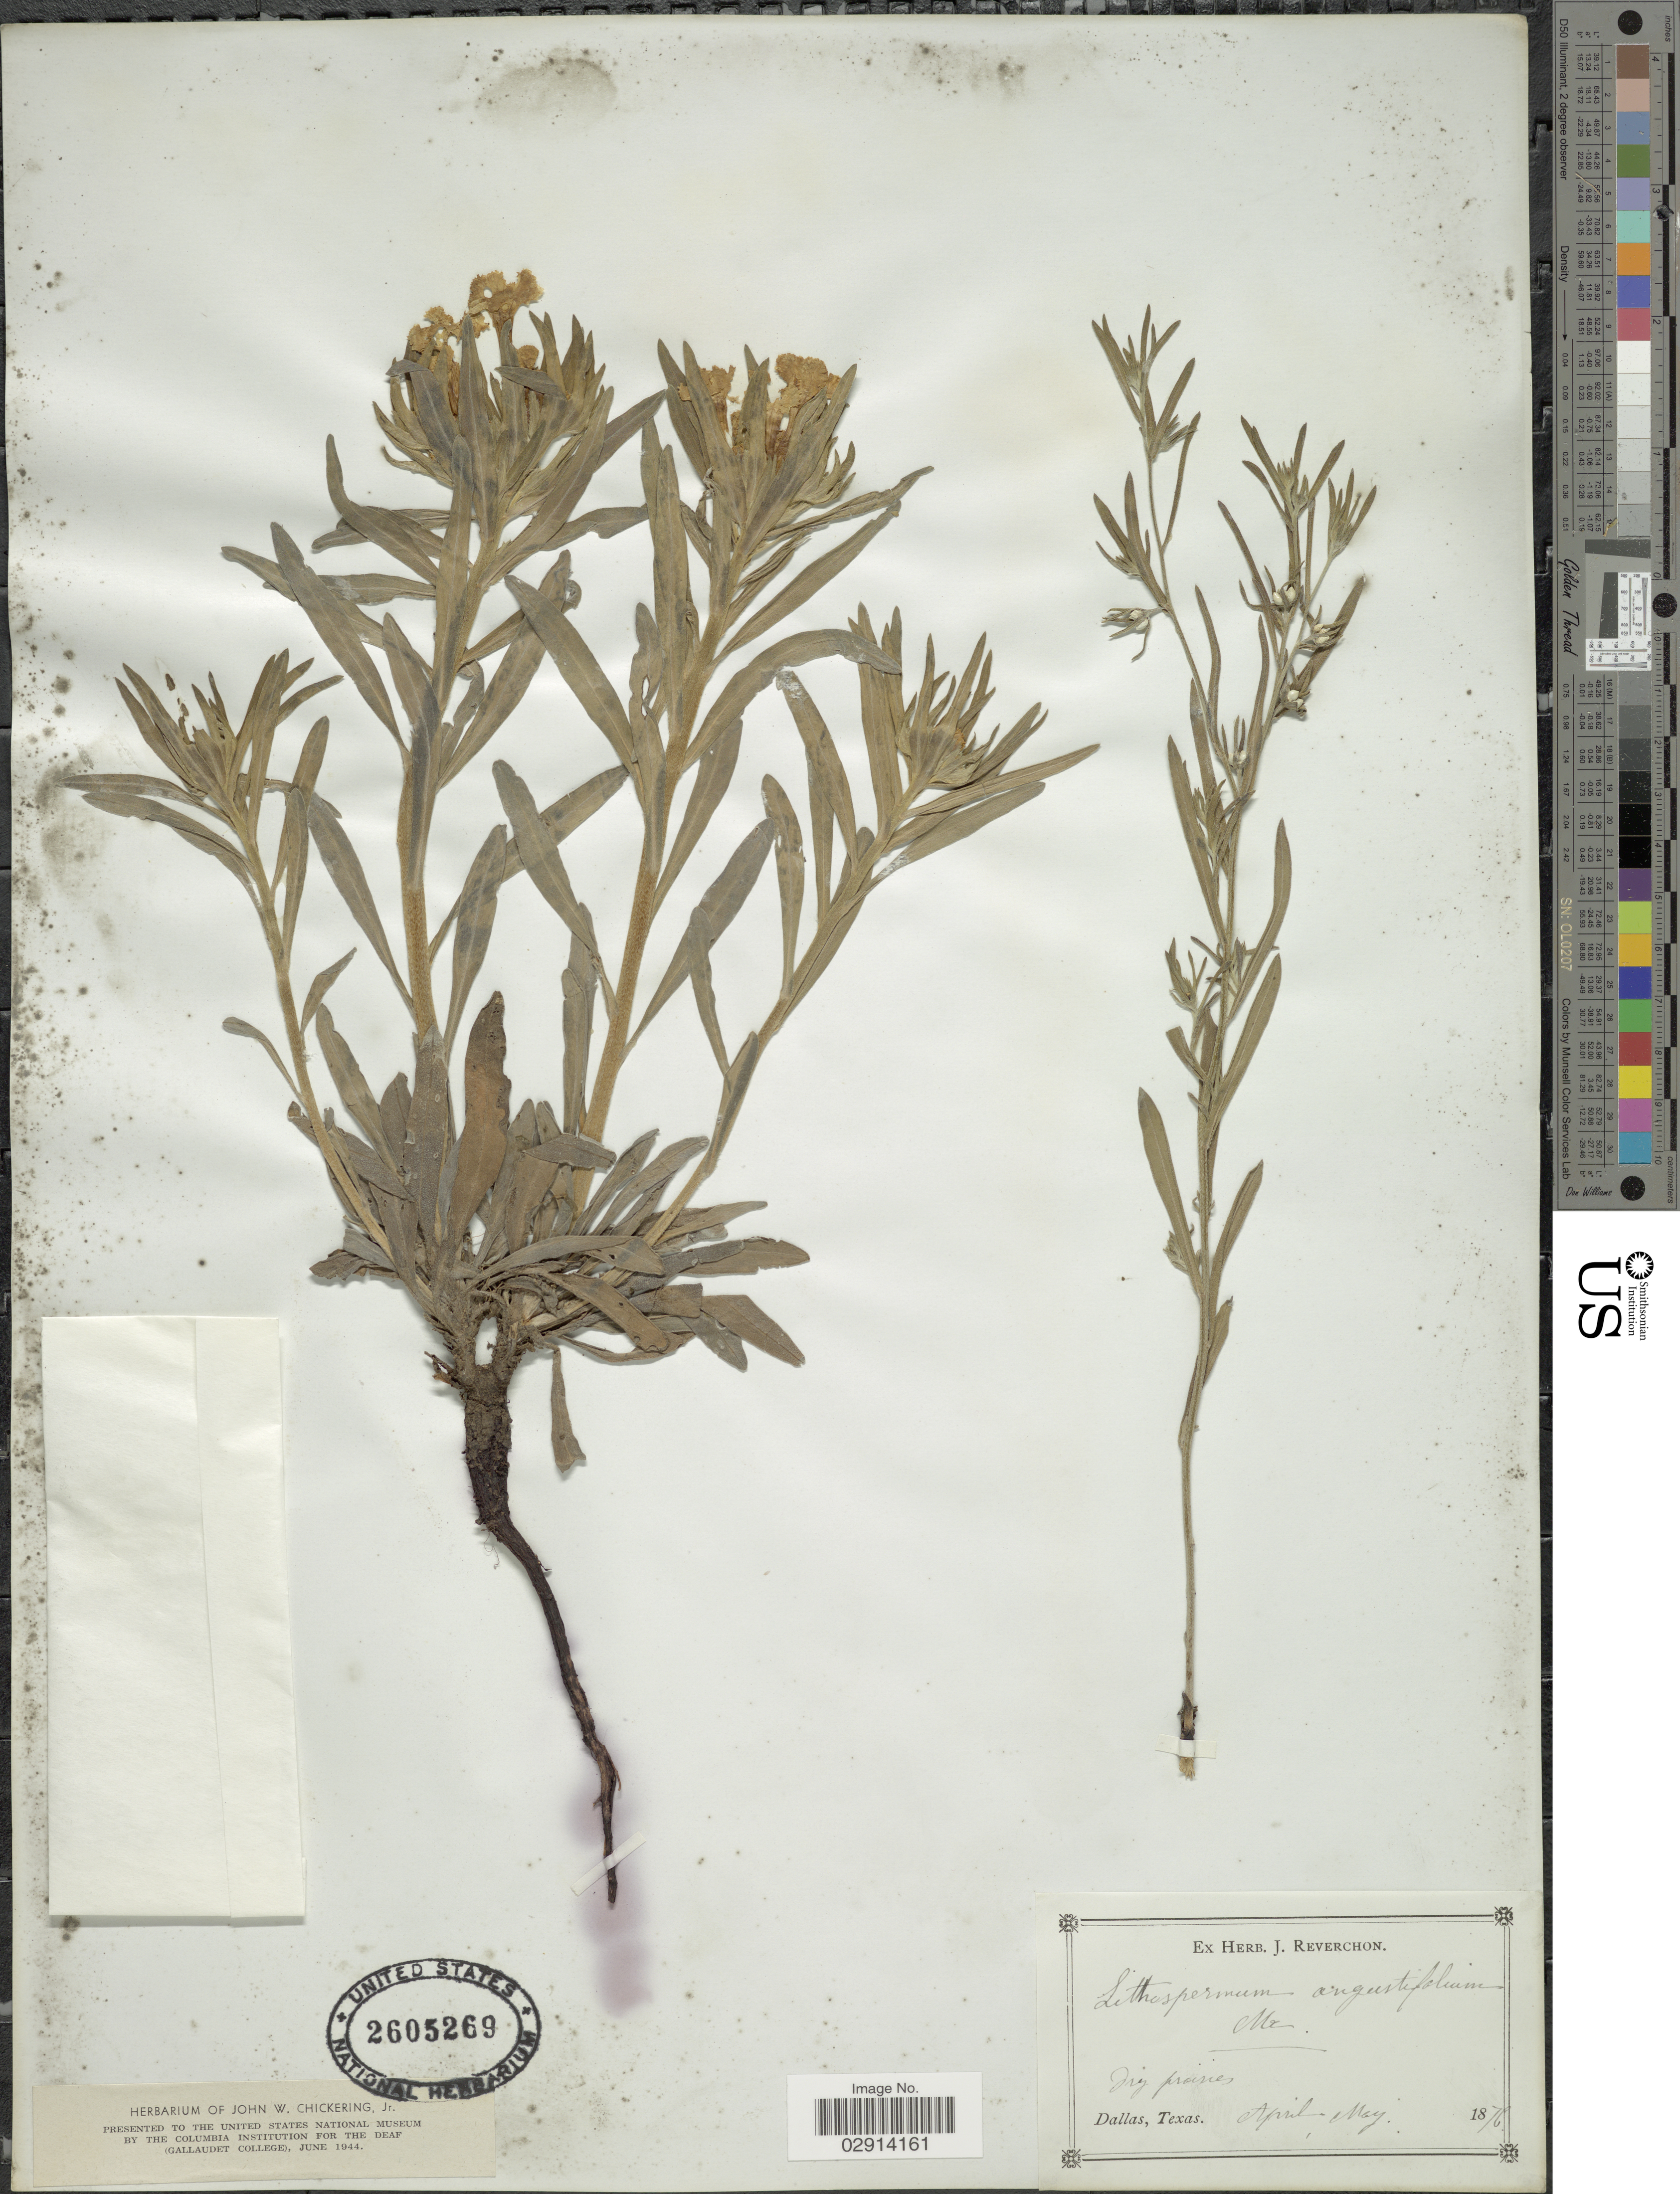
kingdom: Plantae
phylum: Tracheophyta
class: Magnoliopsida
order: Boraginales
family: Boraginaceae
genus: Lithospermum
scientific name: Lithospermum incisum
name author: Lehm.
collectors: ex herb. J. Reverchon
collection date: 1876-04/1876-05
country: United States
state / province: Texas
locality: Dry prairies. Dallas, Texas.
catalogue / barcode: US 2605269